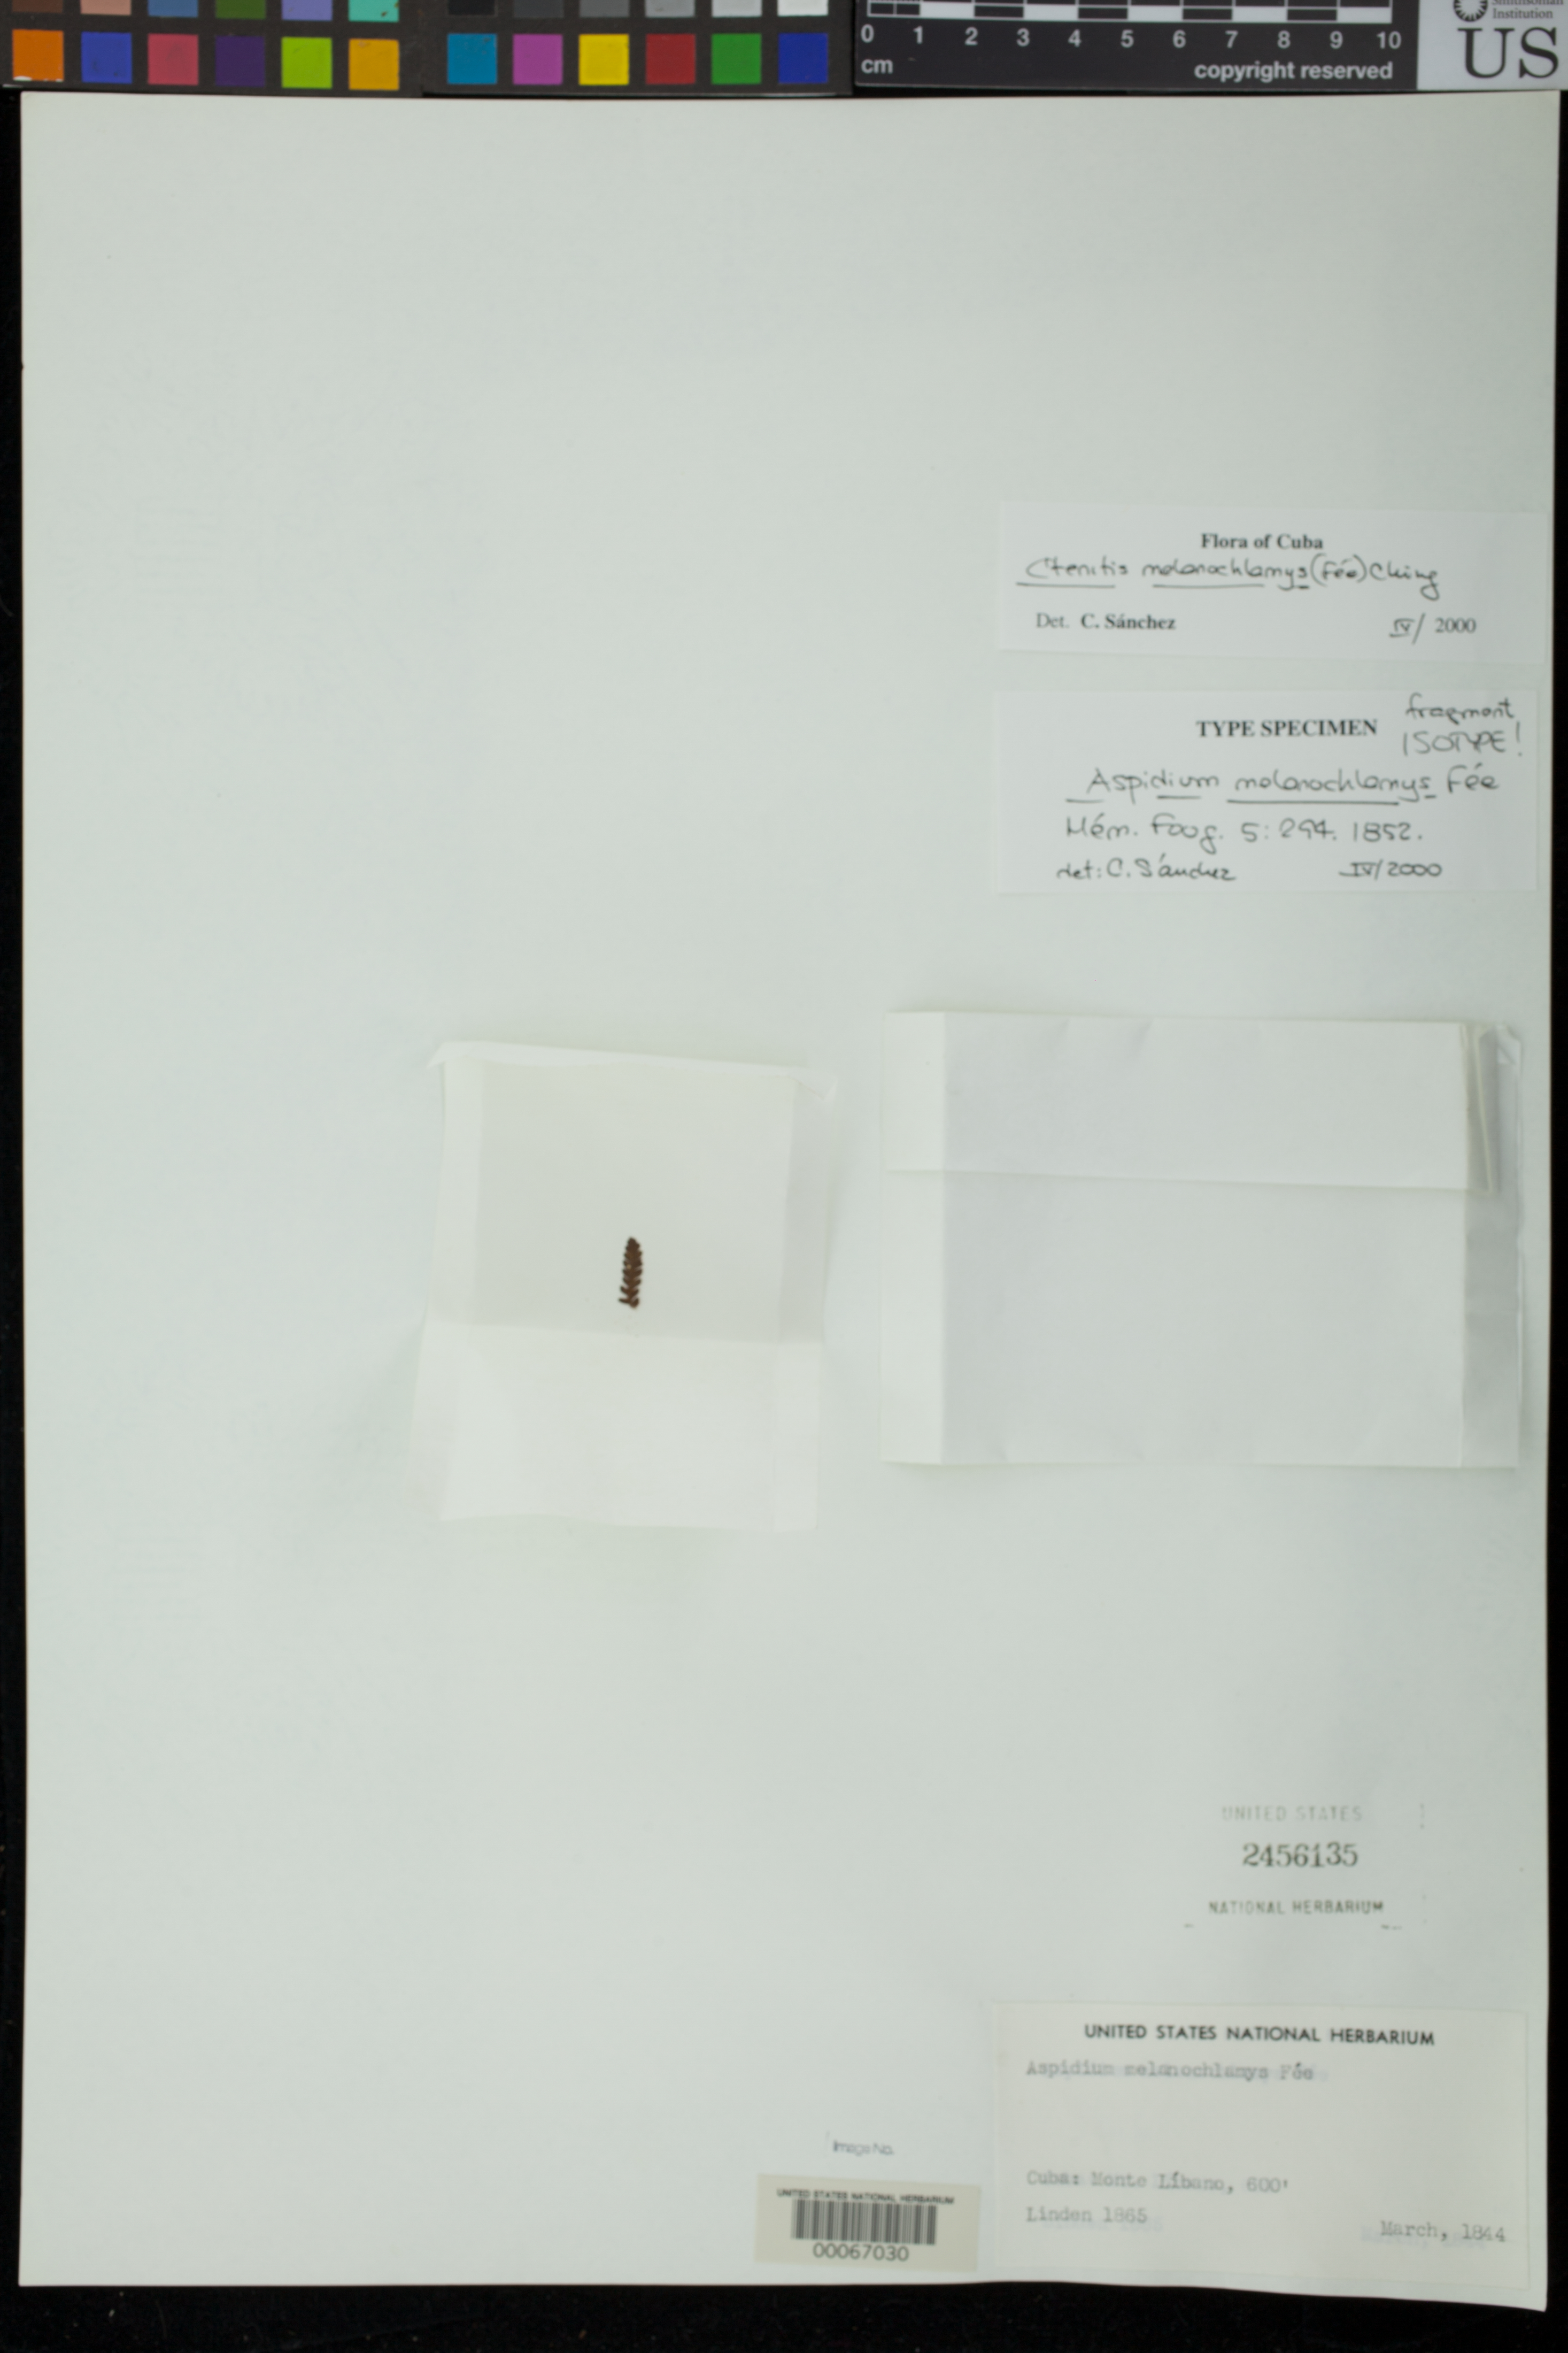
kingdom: Plantae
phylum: Tracheophyta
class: Polypodiopsida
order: Polypodiales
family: Tectariaceae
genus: Aspidium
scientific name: Aspidium melanochlamys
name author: Fée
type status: Isotype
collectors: J. Linden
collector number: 1865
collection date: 1844-03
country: Cuba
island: Greater Antilles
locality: Monte Líbano.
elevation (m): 183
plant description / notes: Fragmentary material of type specimen, origin unknown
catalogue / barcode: US 2456135